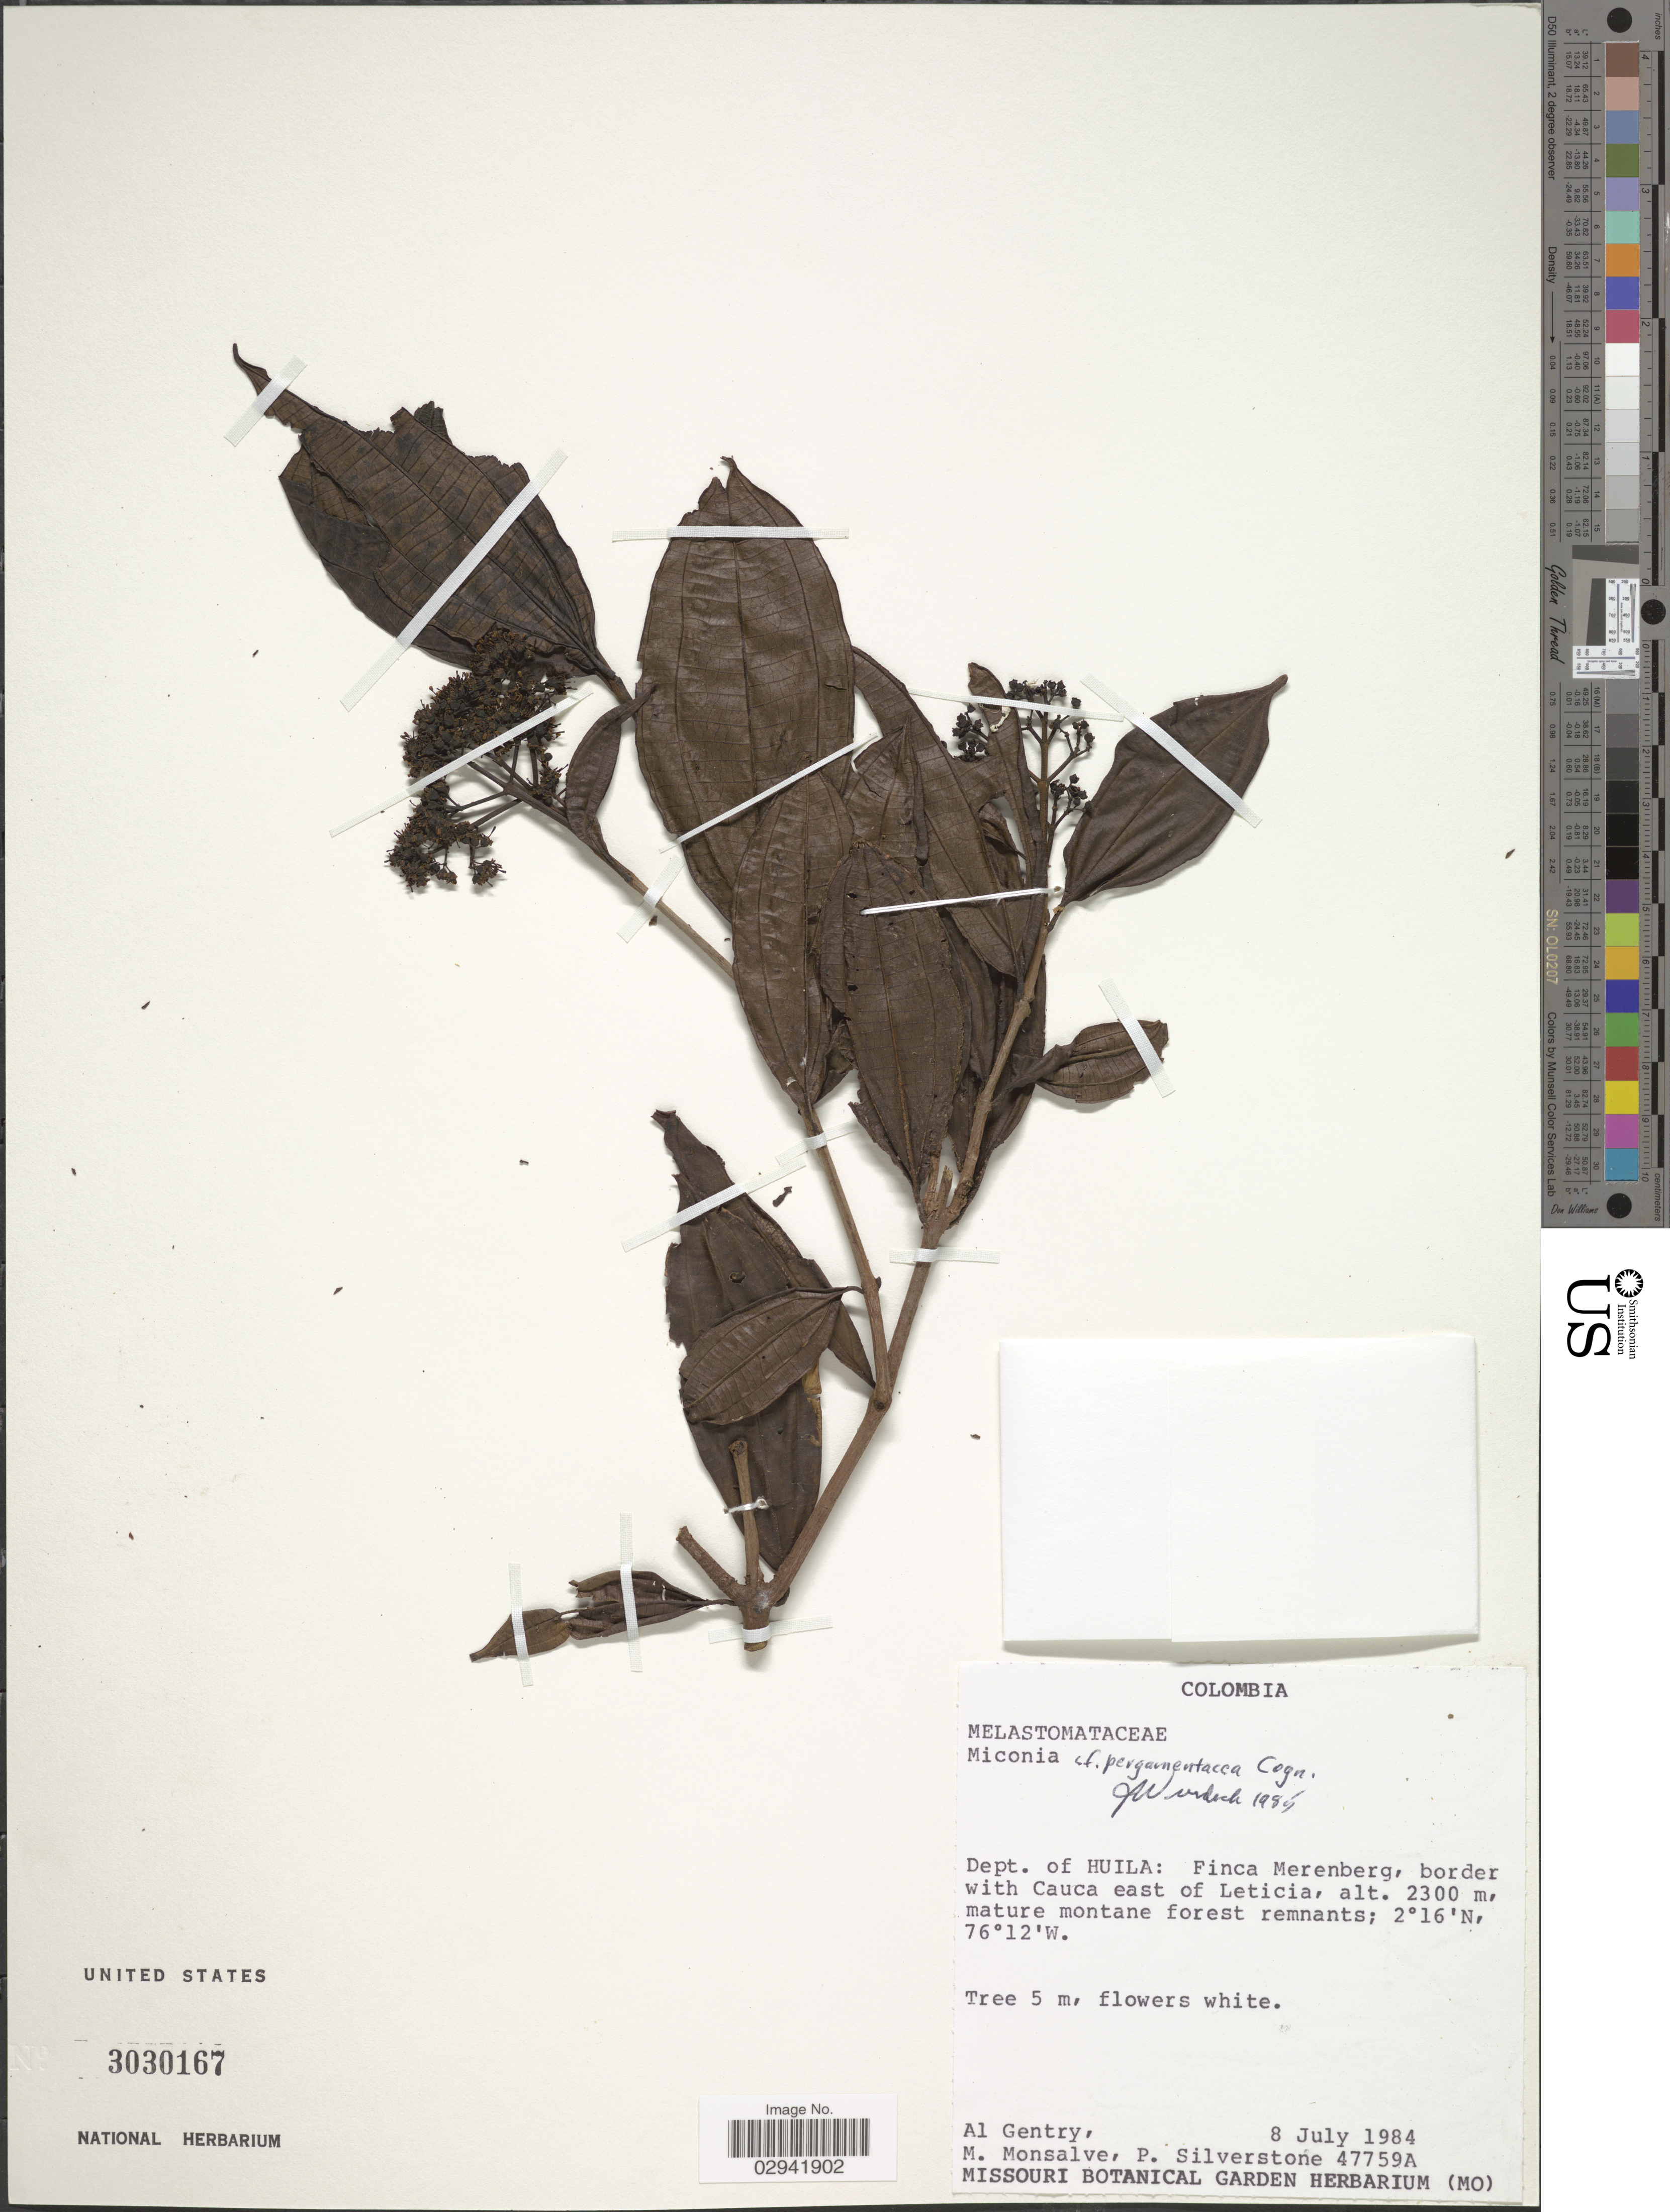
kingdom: Plantae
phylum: Tracheophyta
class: Magnoliopsida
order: Myrtales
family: Melastomataceae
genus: Miconia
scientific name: Miconia pergamentacea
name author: Cogn.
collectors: A. H. Gentry, M. Monsalve & P. Silverstone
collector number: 47759A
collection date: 1984-07-08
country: Colombia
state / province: Huila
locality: Dept. of Huila: Finca Merenberg, border with Cauca east of Leticia.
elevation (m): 2300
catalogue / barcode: US 3030167